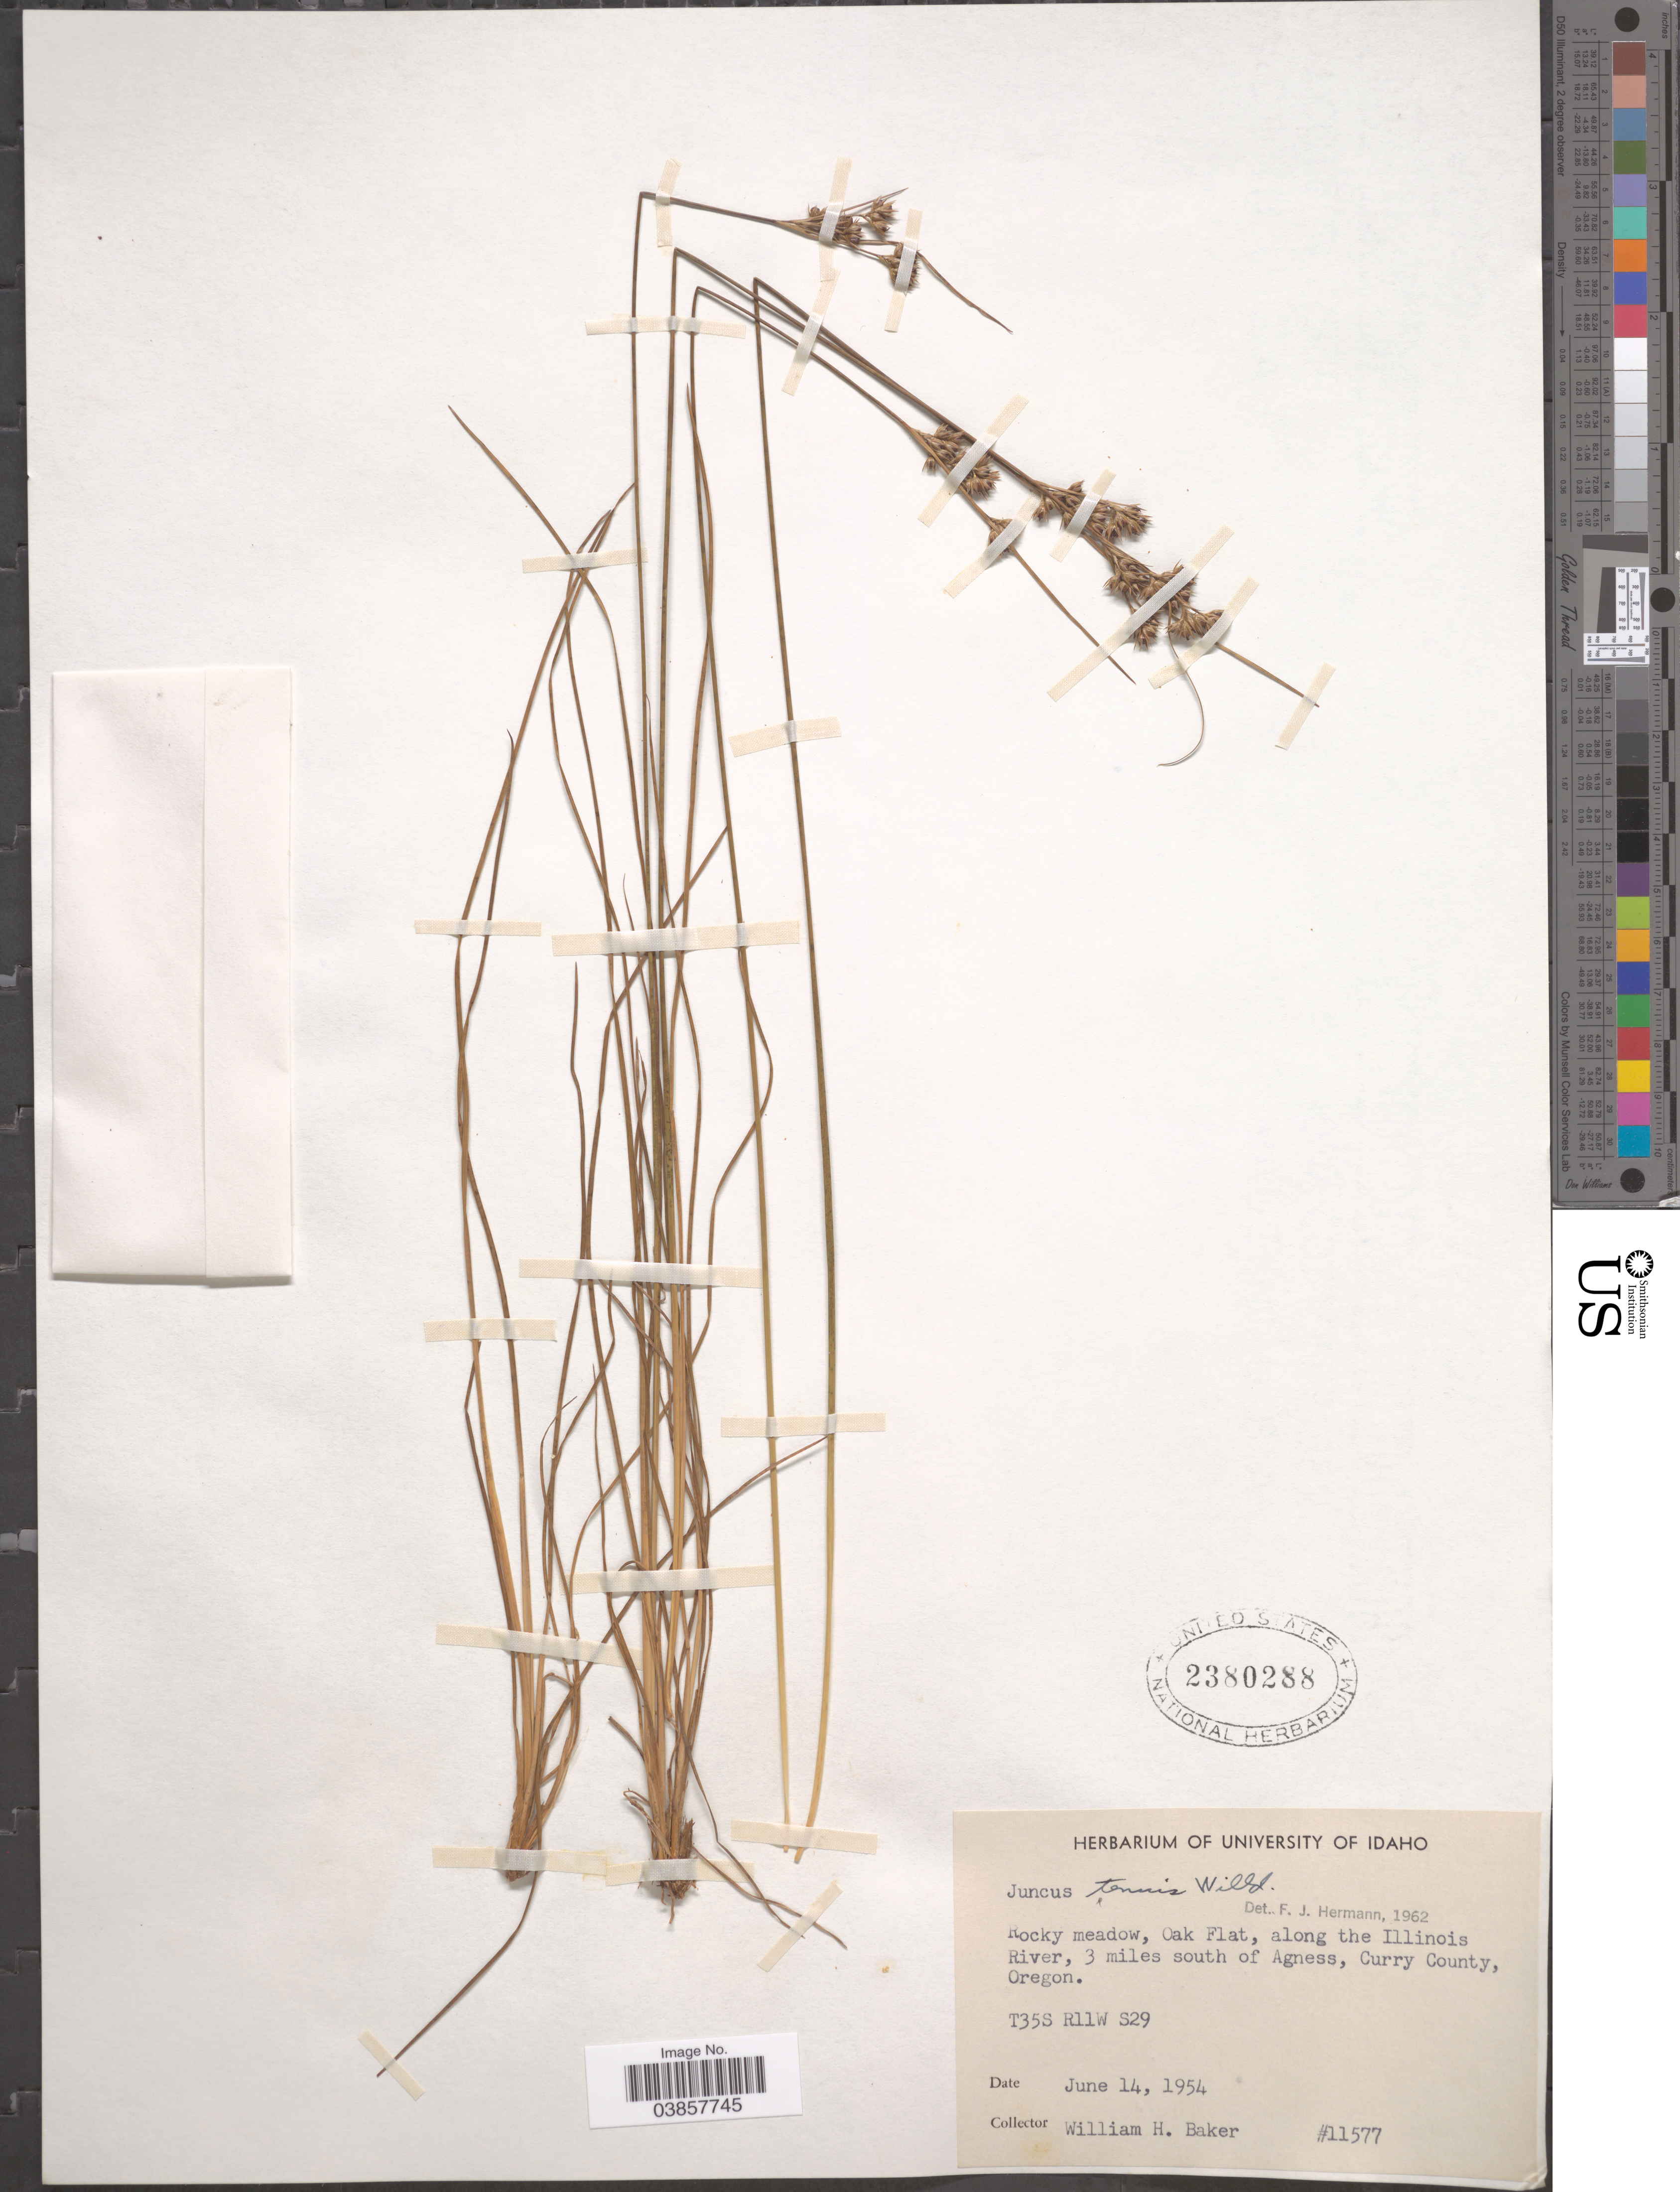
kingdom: Plantae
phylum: Tracheophyta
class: Liliopsida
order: Poales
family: Juncaceae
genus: Juncus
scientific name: Juncus tenuis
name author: Willd.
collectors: W. H. Baker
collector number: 11577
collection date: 1954-06-14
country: United States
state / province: Oregon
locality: Rocky meadow, Oak Flat, along the Illinois River, 3 miles south of Agness, Curry County. T35S R11W S29.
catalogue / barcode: US 2380288